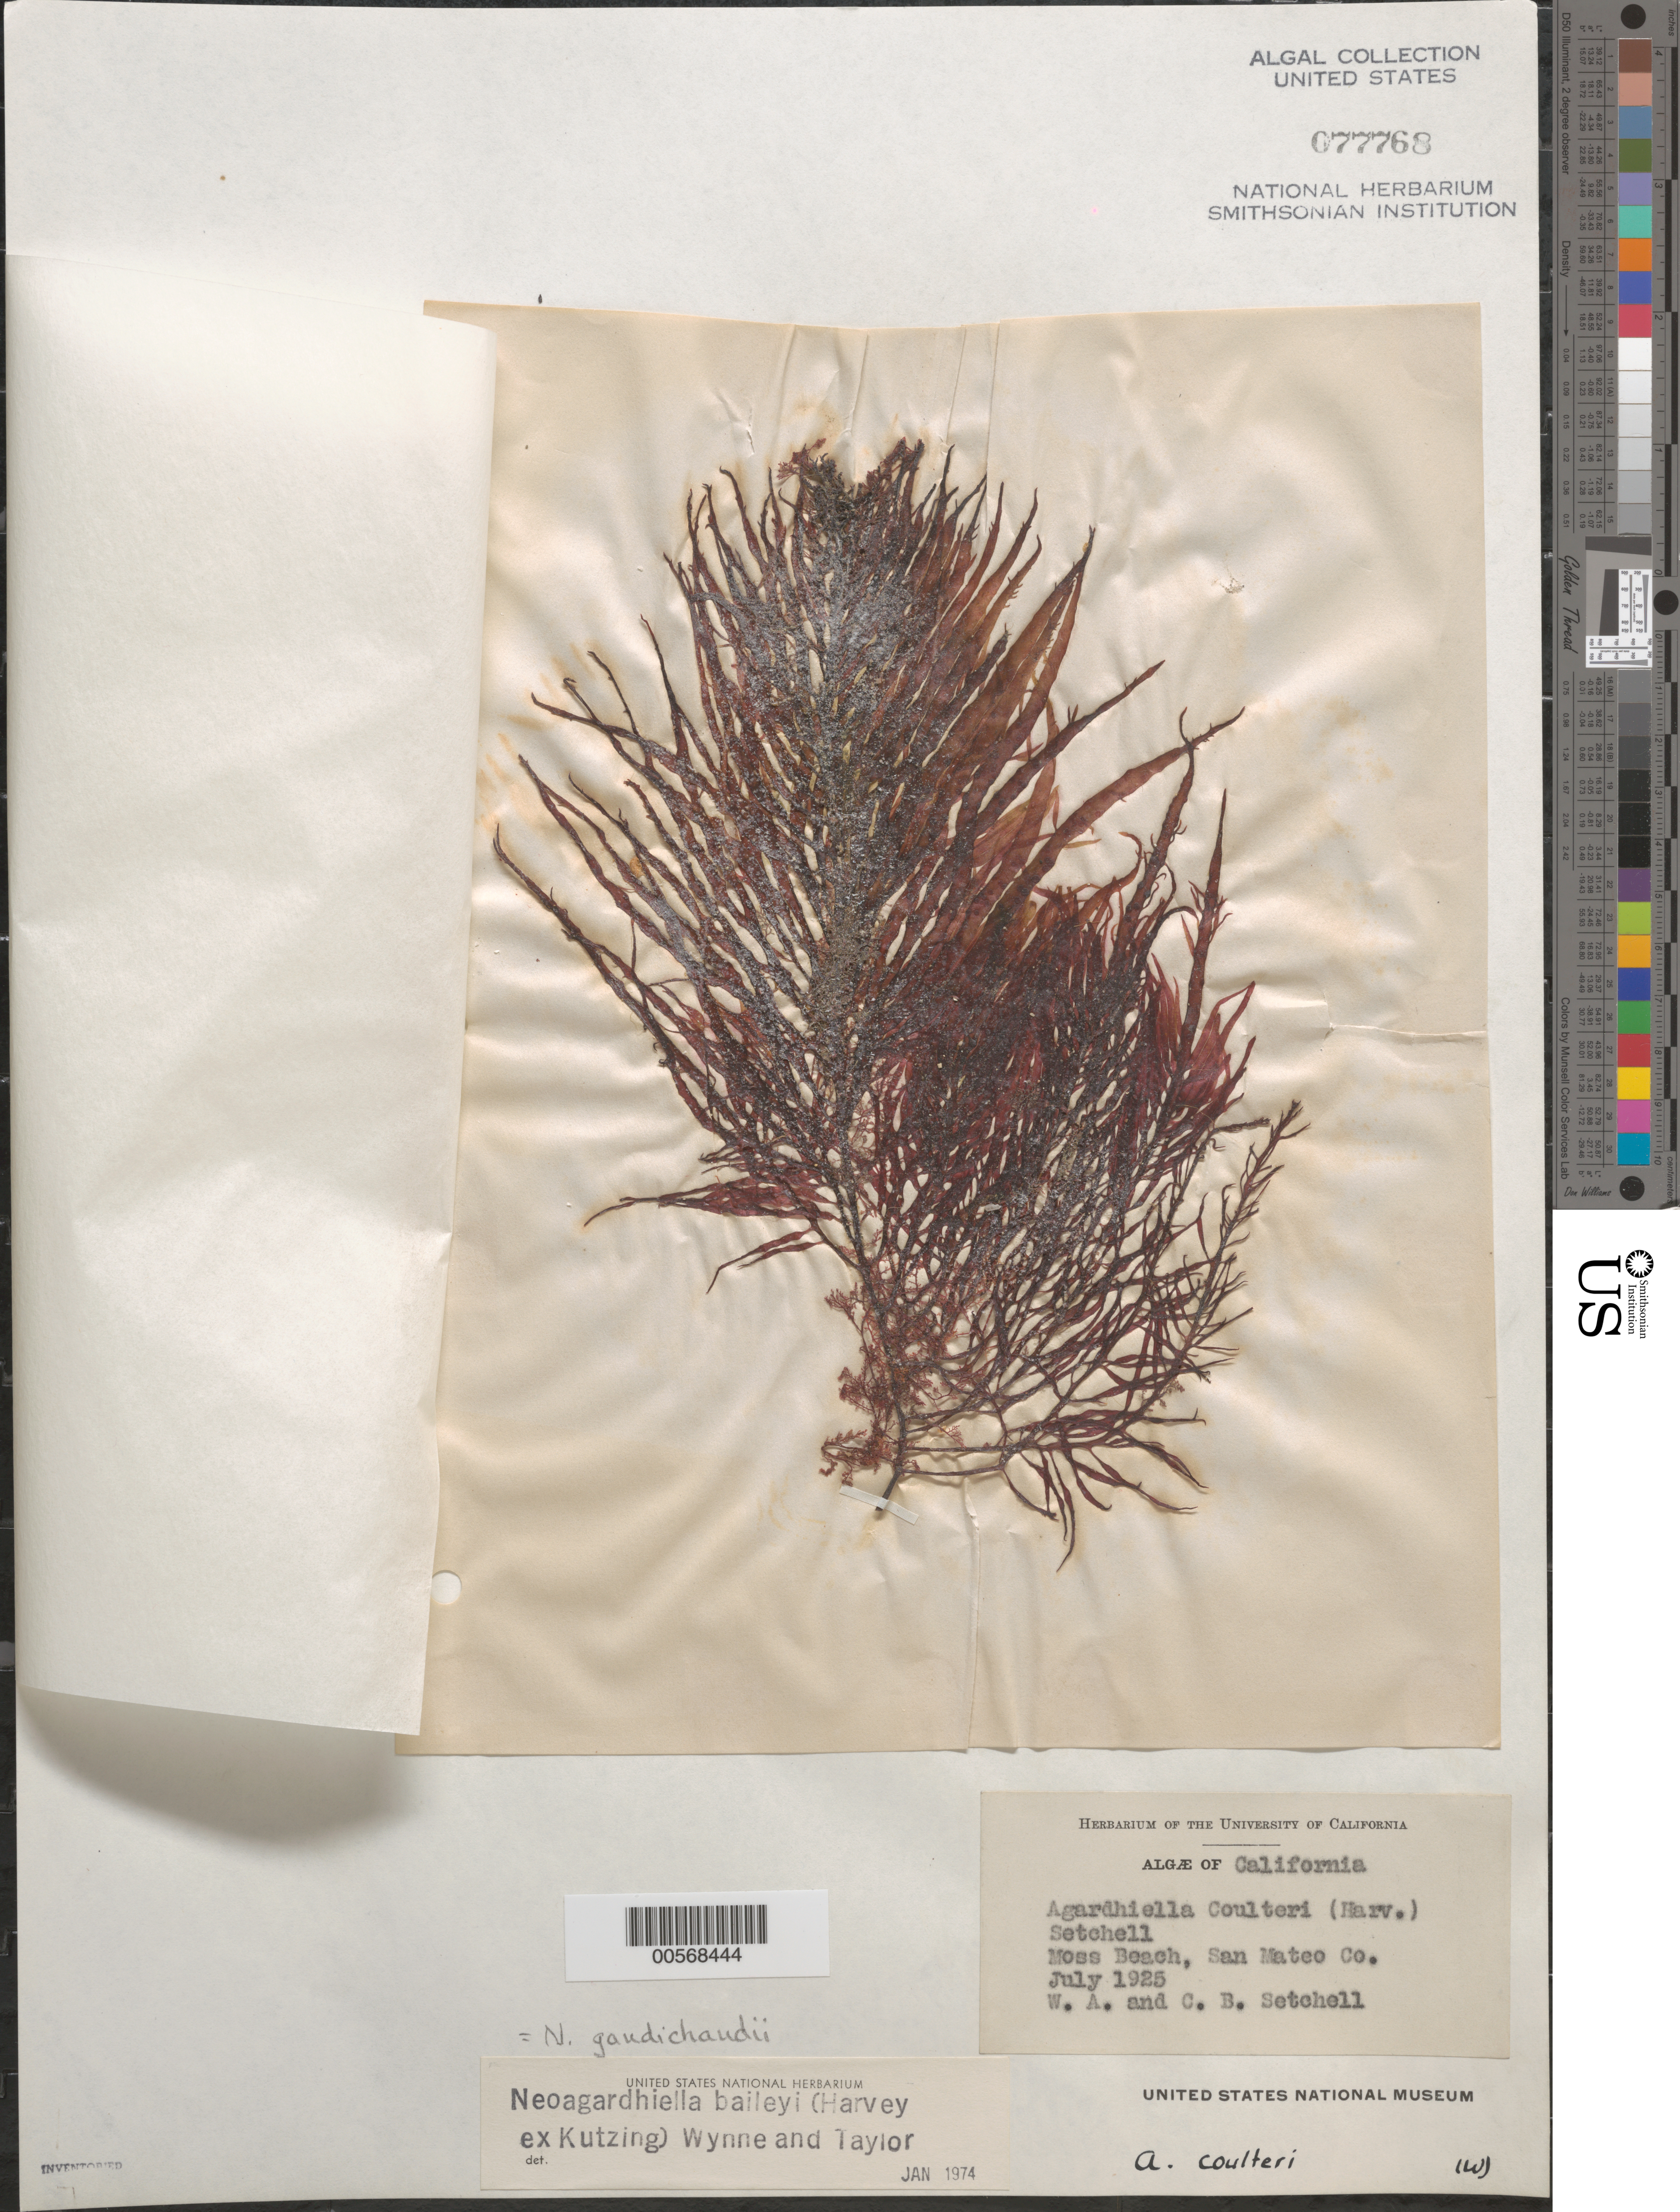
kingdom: Plantae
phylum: Rhodophyta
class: Florideophyceae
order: Gigartinales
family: Solieriaceae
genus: Sarcodiotheca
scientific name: Sarcodiotheca gaudichaudii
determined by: Algae name updating Project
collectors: W. Setchell & C. B. Setchell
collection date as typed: Jul 1925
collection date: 1925-07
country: United States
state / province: California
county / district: San Mateo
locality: Moss Beach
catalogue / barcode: US 77768